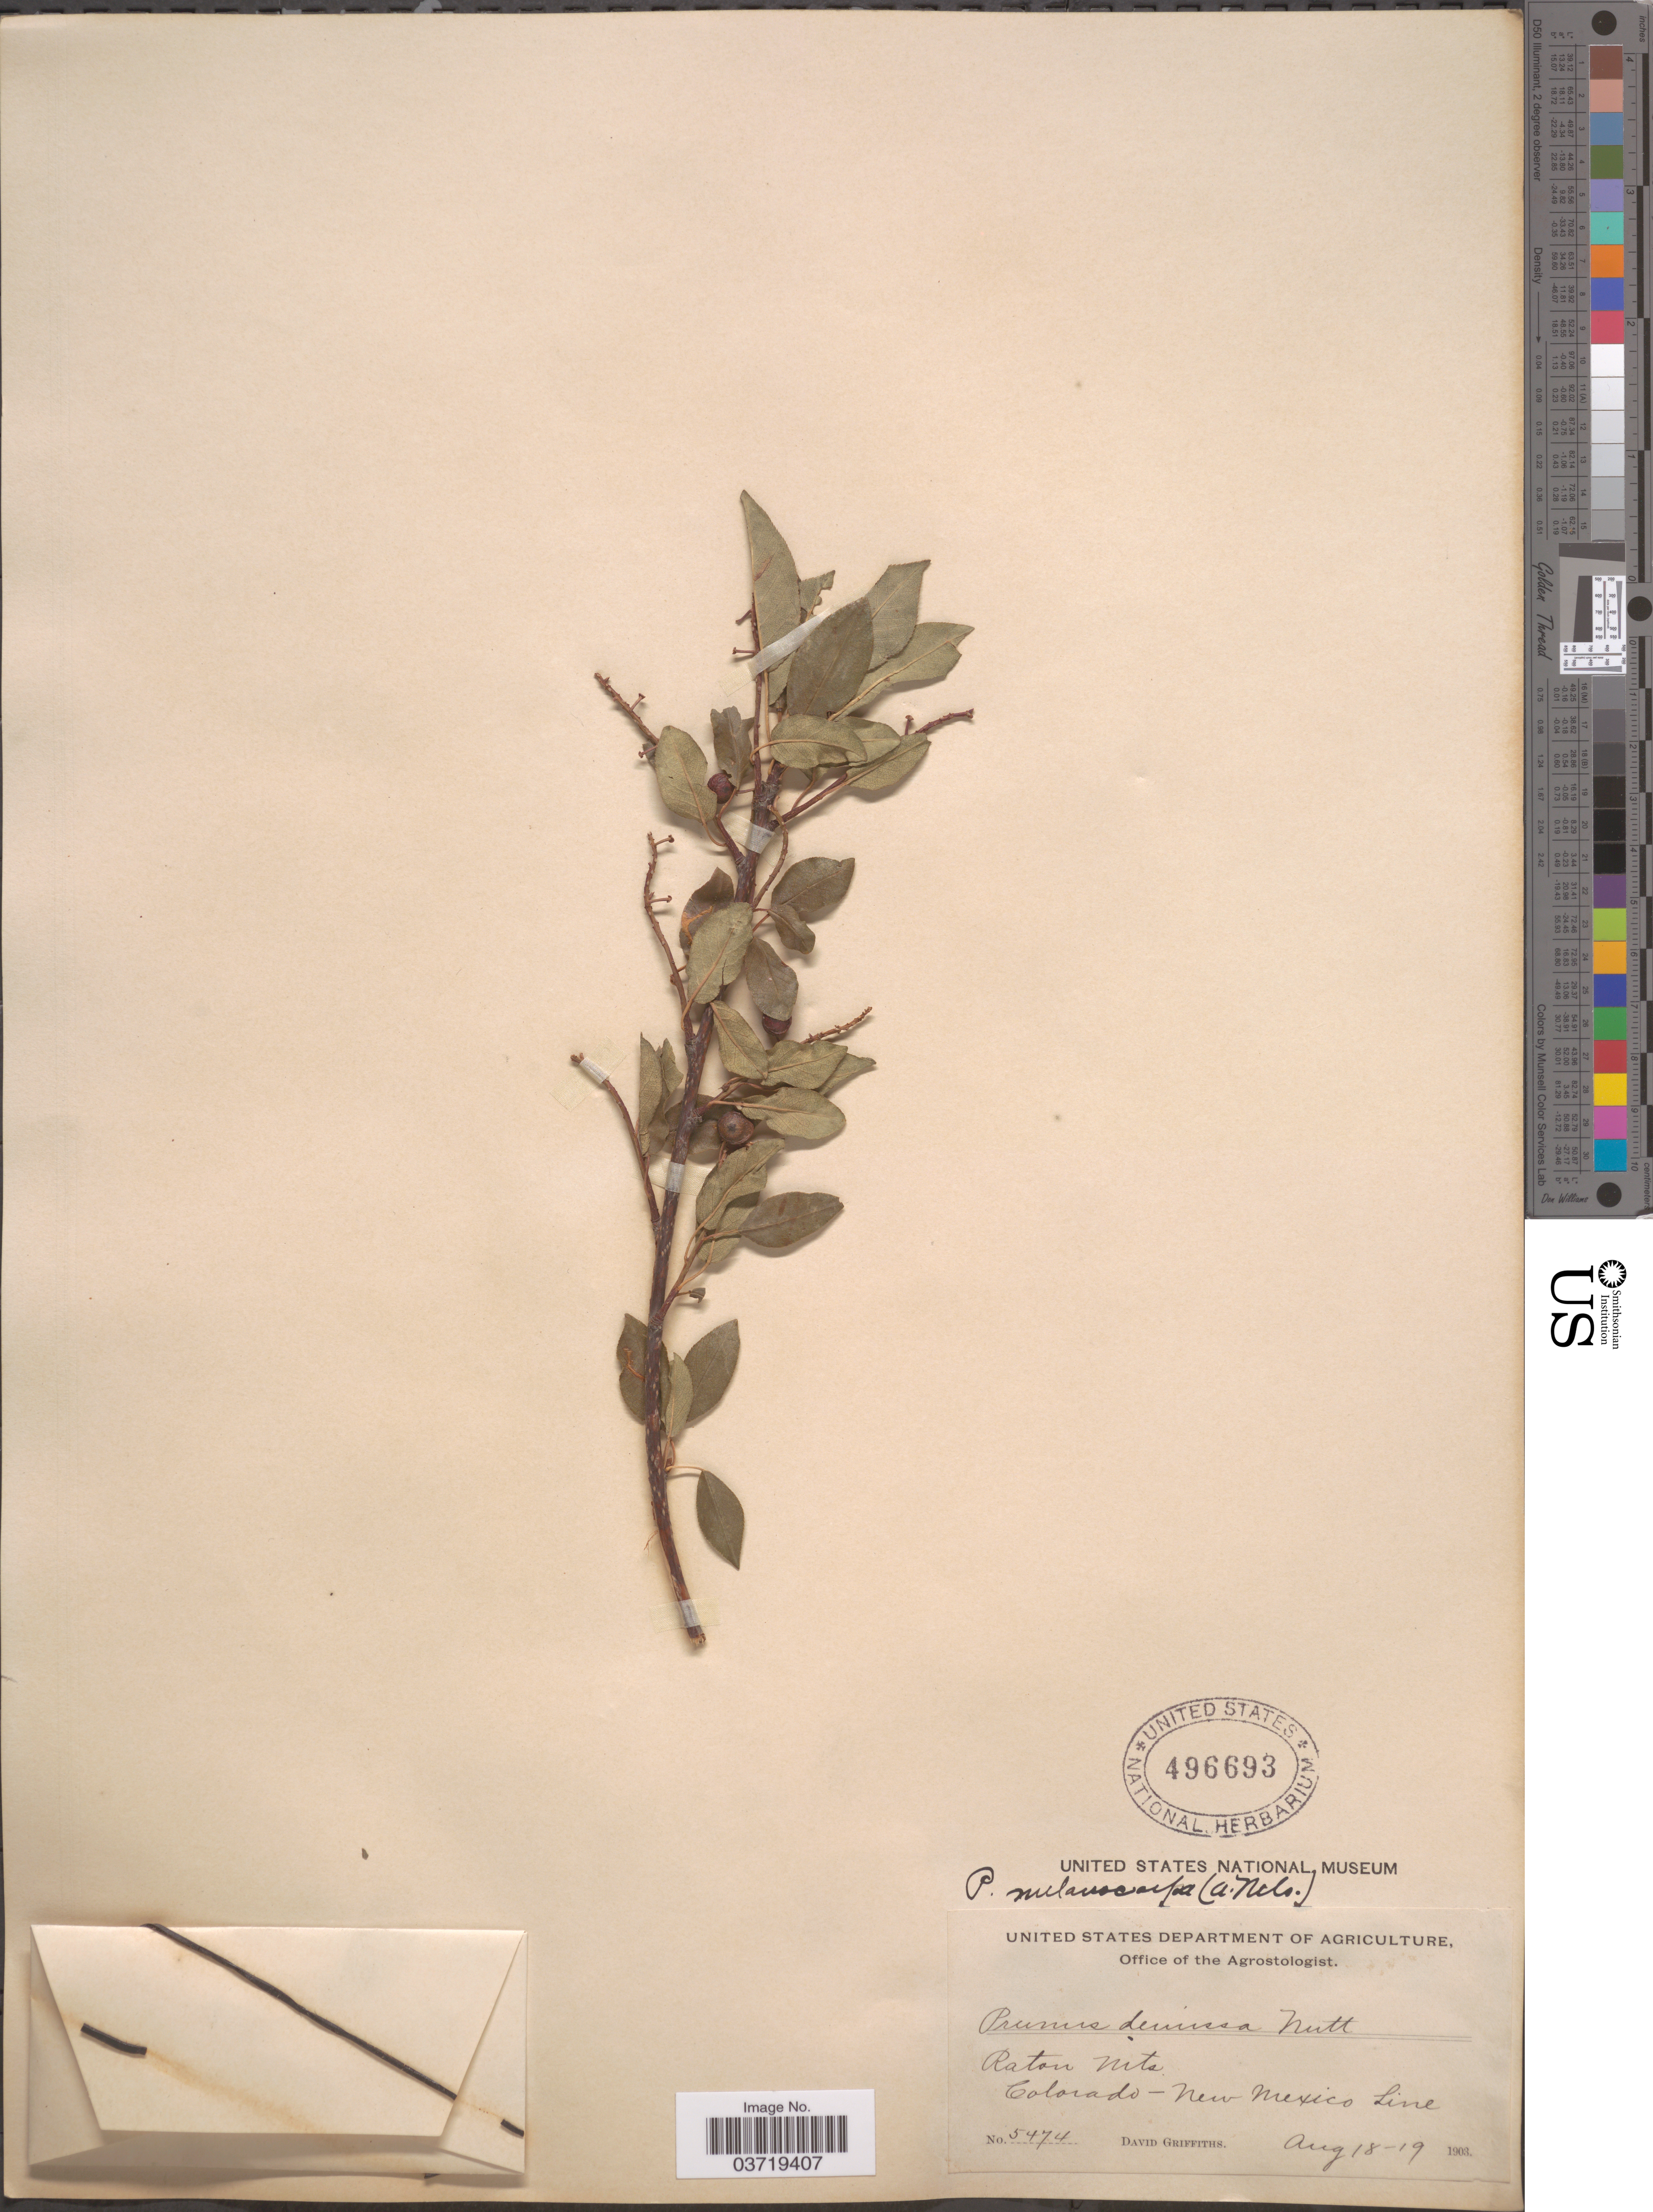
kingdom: Plantae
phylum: Tracheophyta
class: Magnoliopsida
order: Rosales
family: Rosaceae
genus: Prunus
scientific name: Prunus virginiana var. demissa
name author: (Nutt.) Torr.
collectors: D. Griffiths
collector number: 5474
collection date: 1903-08-18/1903-08-19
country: United States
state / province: New Mexico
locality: Raton Mts. Colorado-New Mexico Line.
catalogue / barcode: US 496693